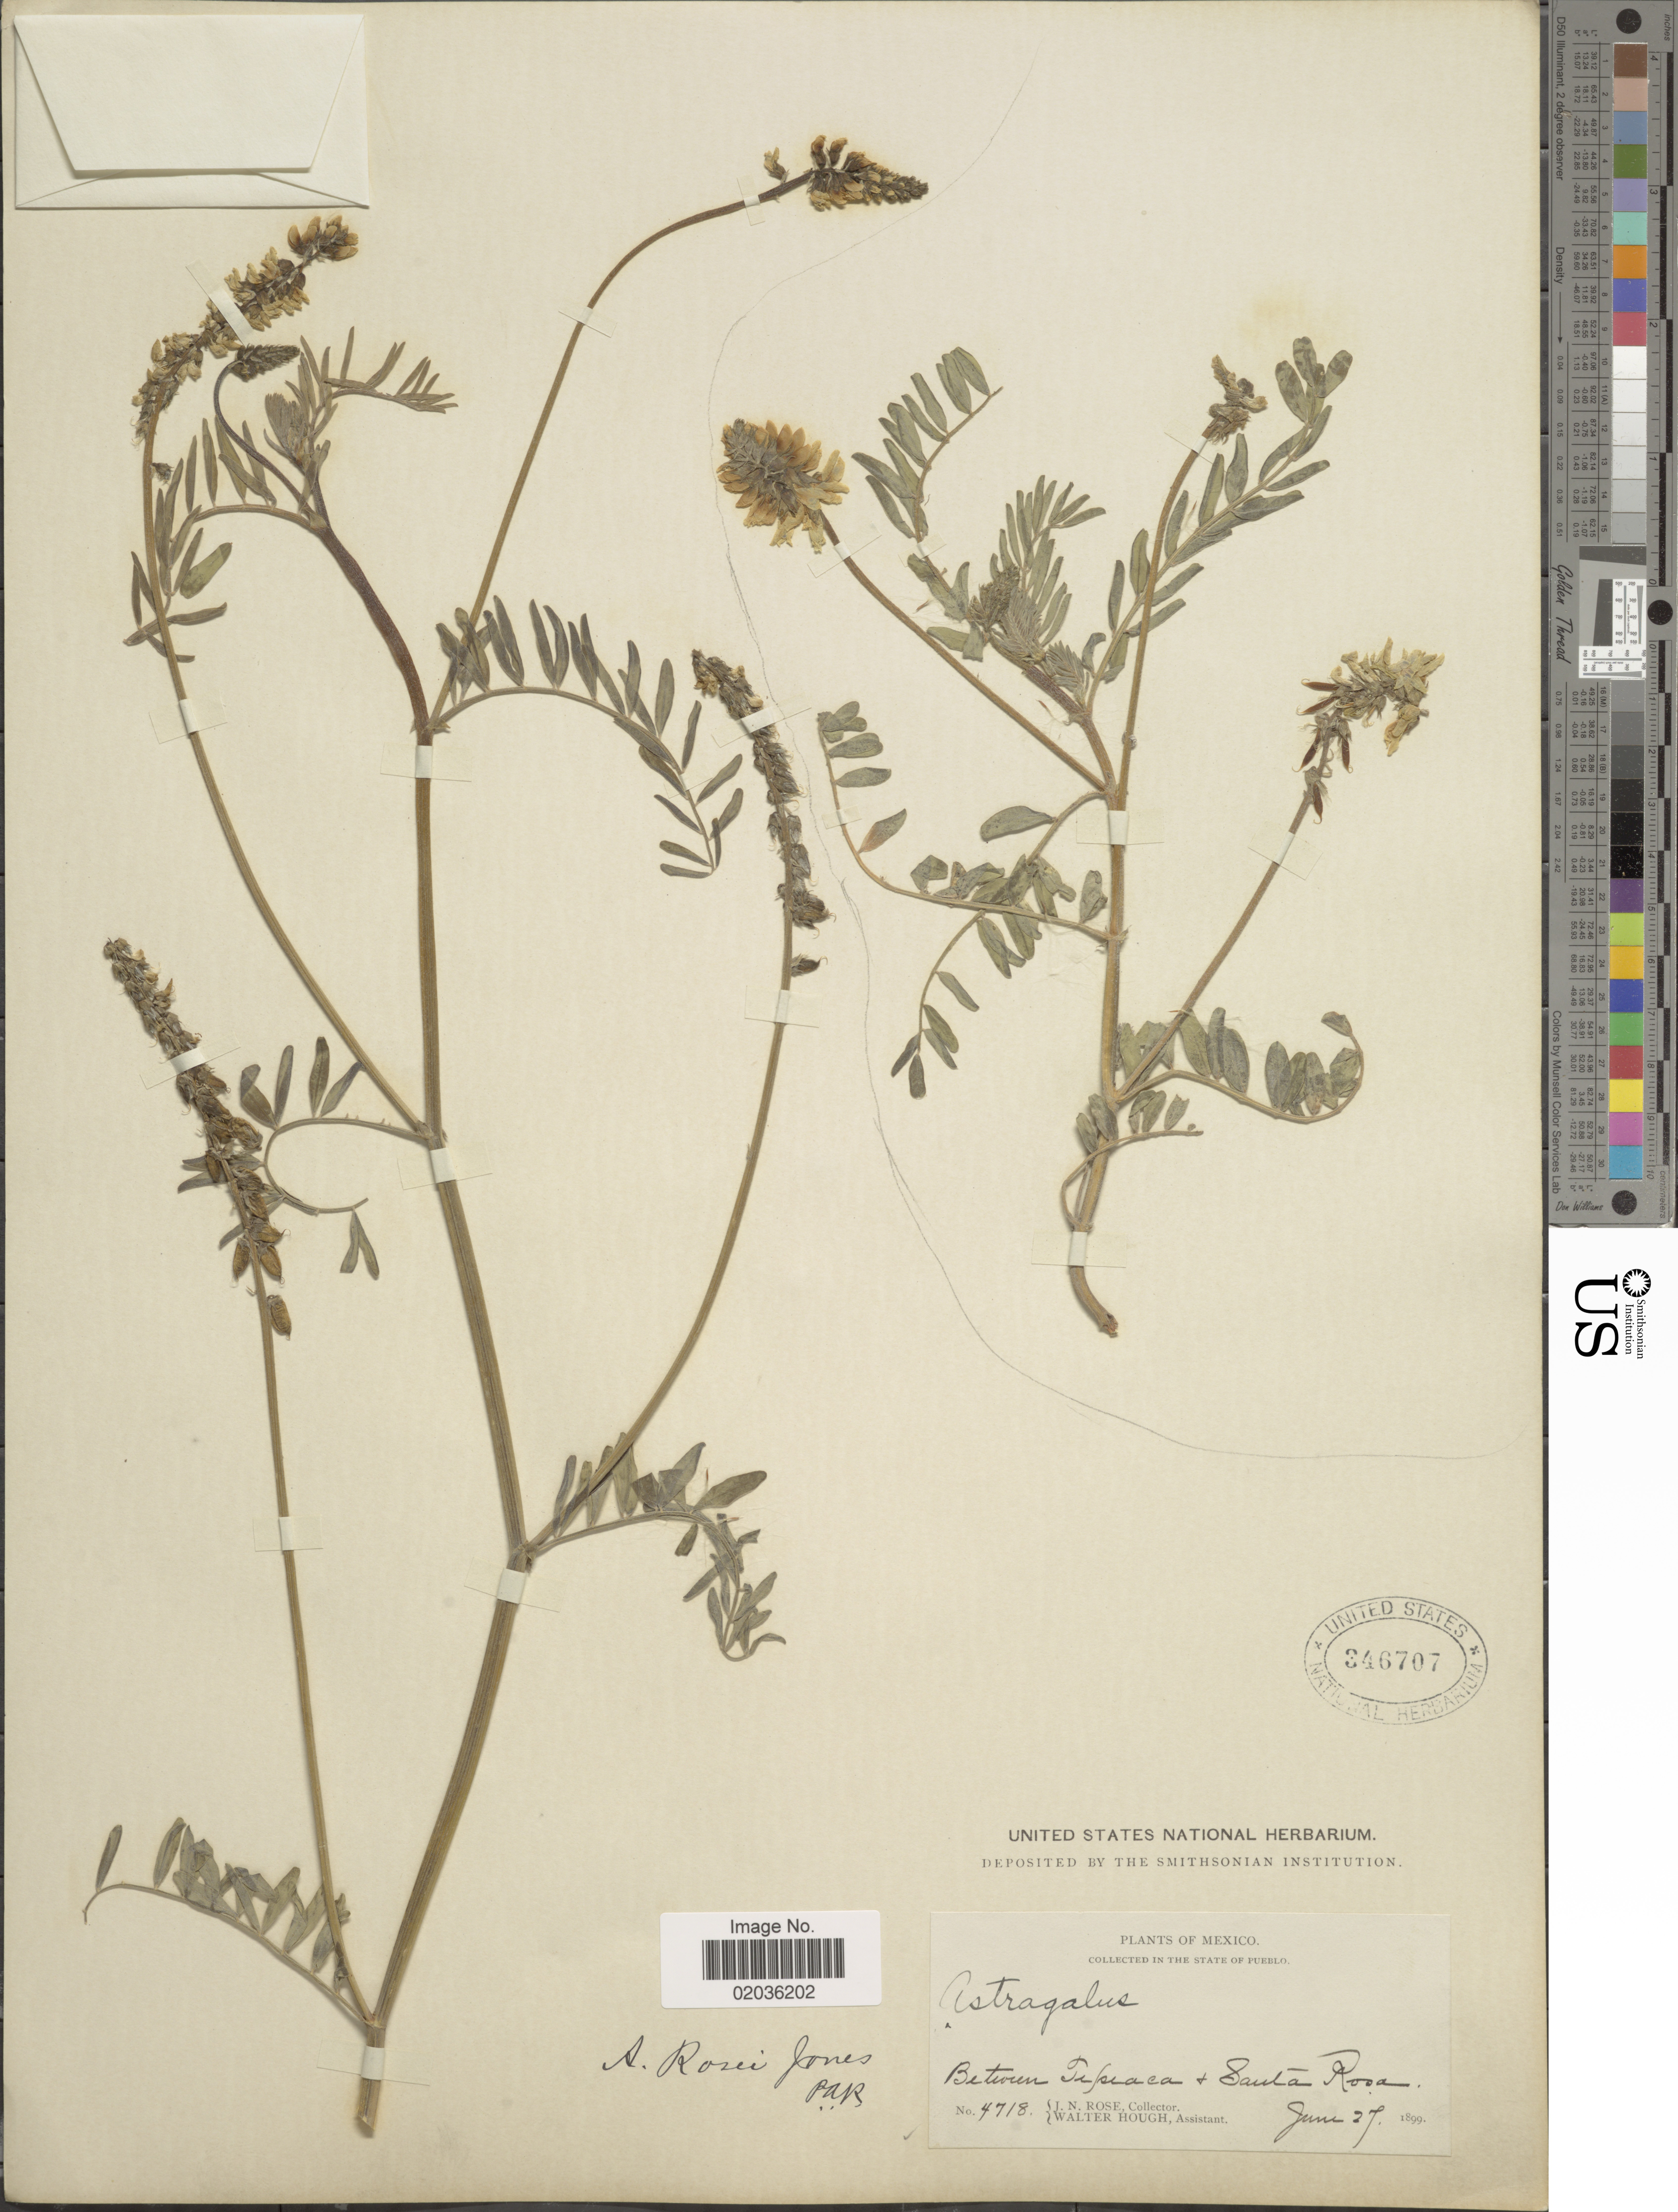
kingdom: Plantae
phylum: Tracheophyta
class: Magnoliopsida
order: Fabales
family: Fabaceae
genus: Astragalus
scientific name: Astragalus micranthus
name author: Desv.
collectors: J. S. Rose & W. Hough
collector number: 4718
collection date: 1899-06-27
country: Mexico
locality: The State of Pueblo, Between Tepeaca + Santa Rosa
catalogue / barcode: US 346707